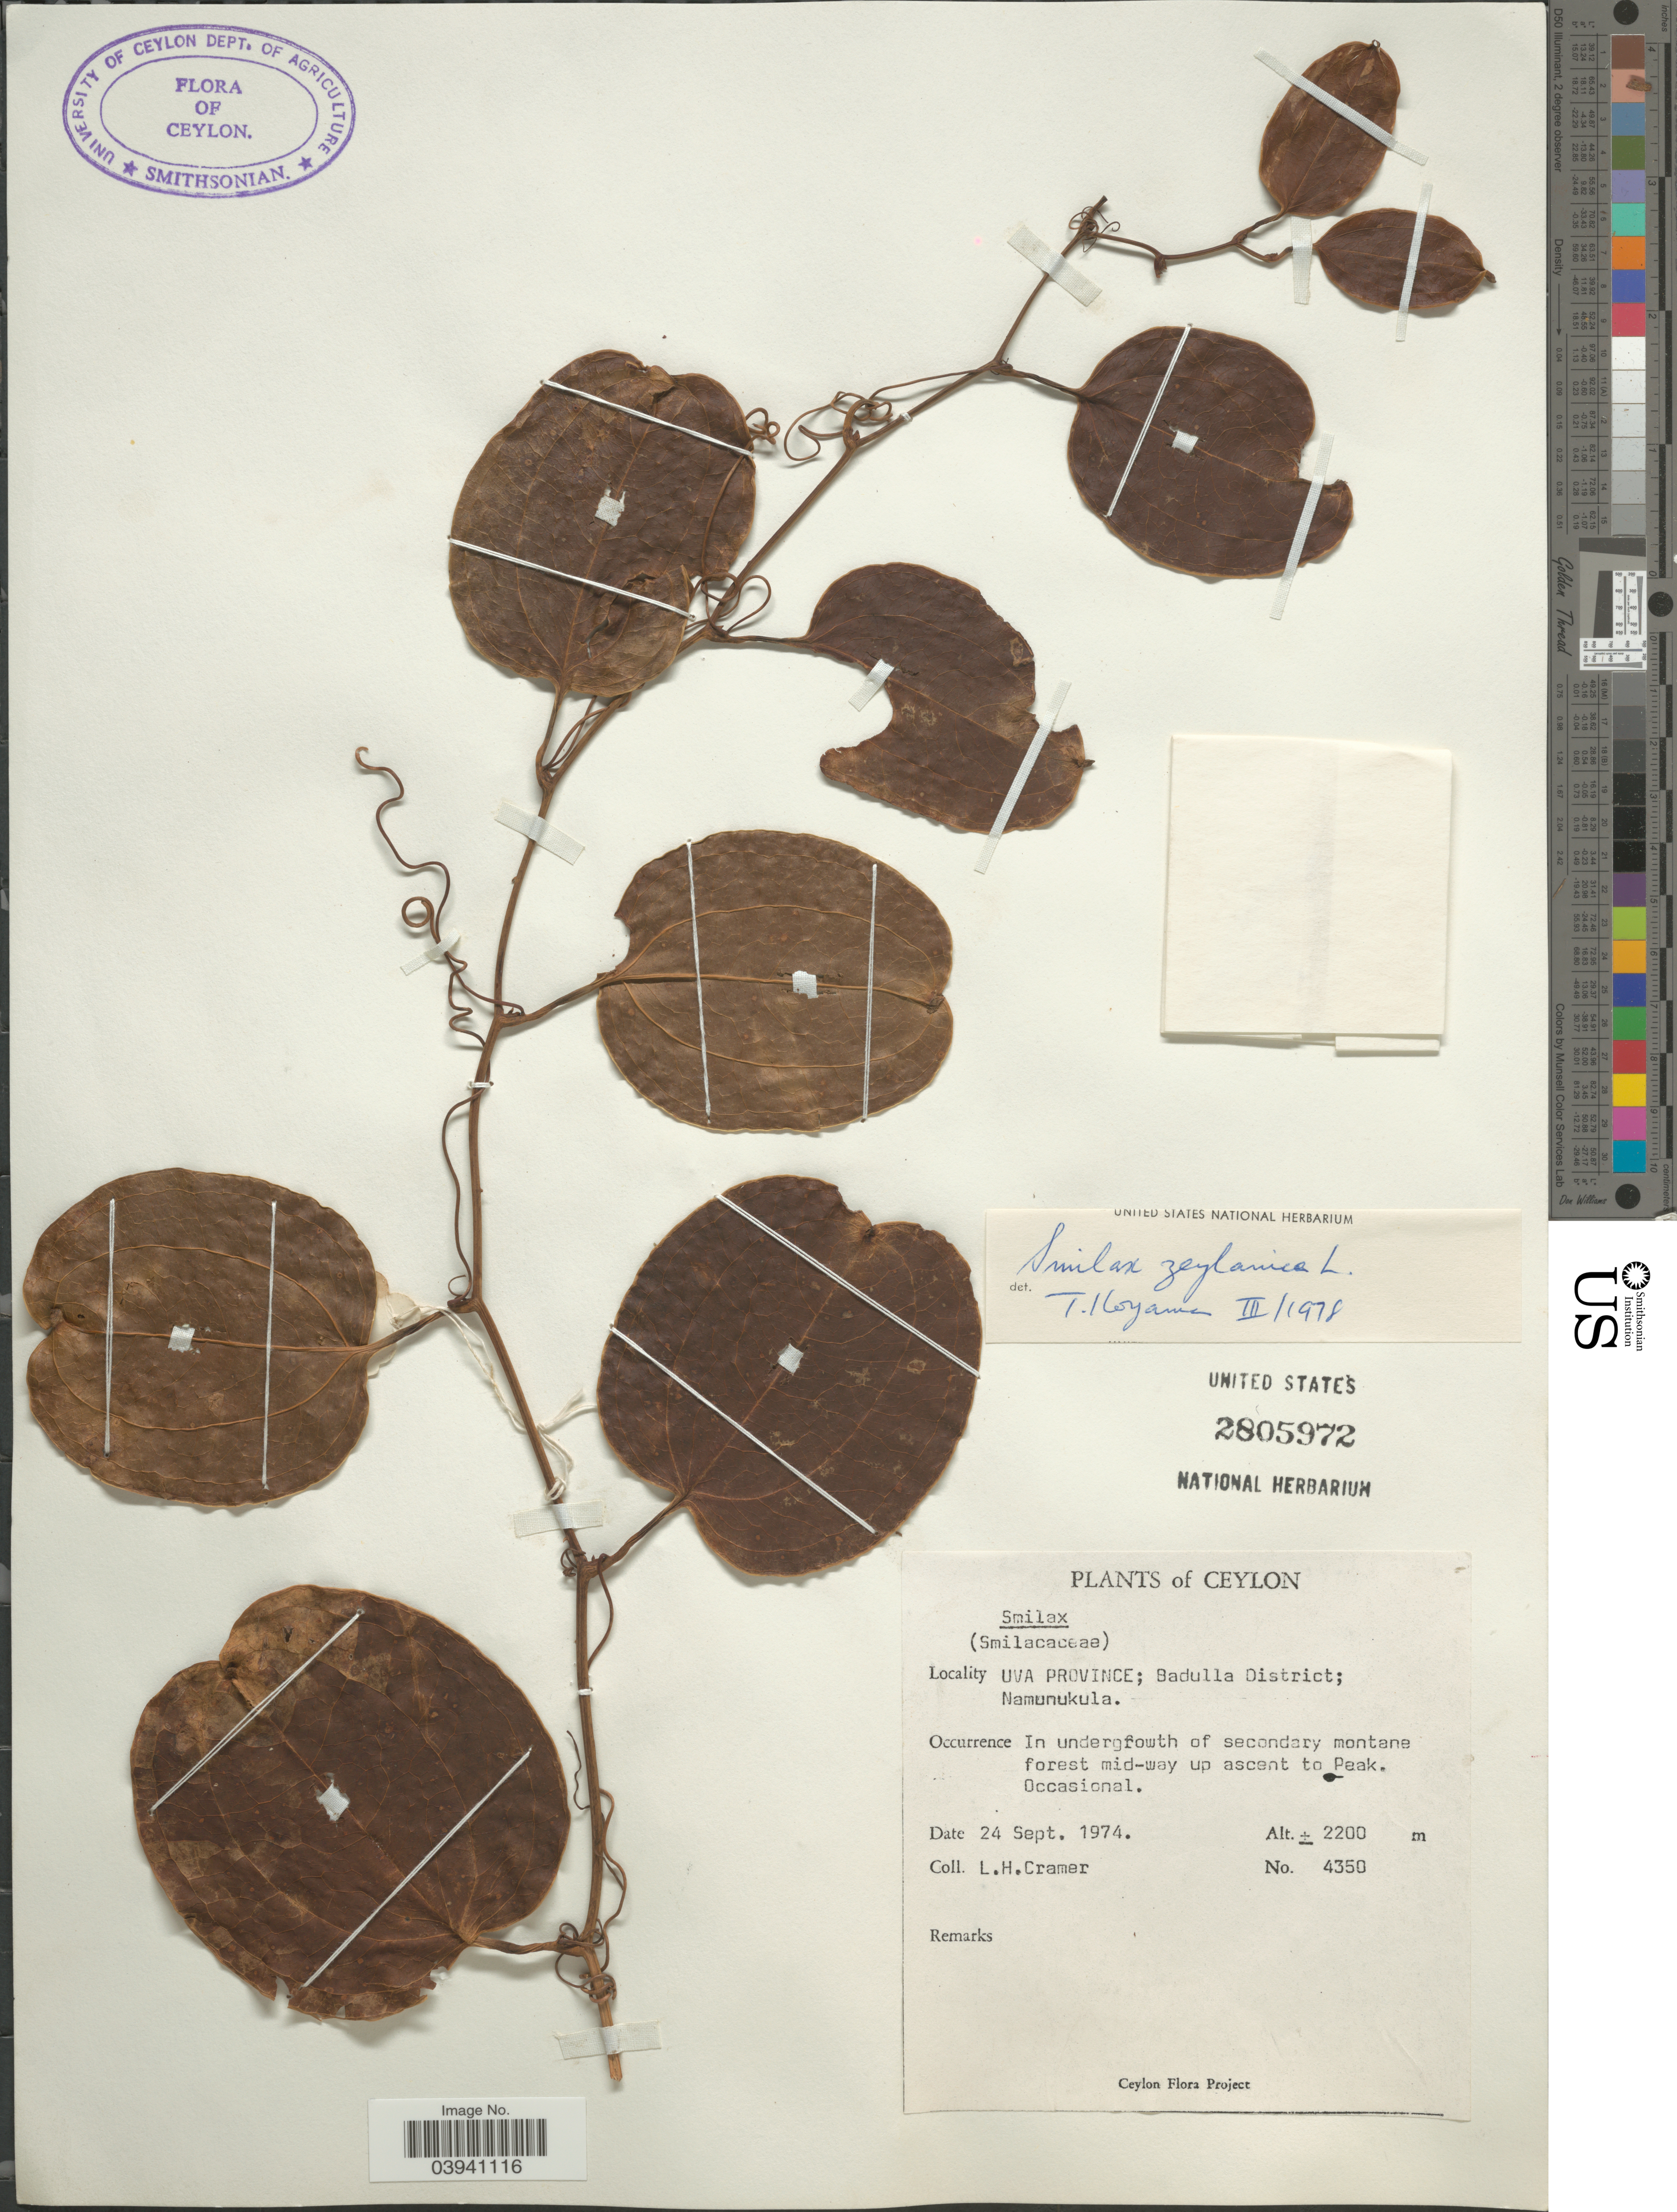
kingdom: Plantae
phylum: Tracheophyta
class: Liliopsida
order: Liliales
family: Smilacaceae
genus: Smilax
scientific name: Smilax zeylanica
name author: L.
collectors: L. H. Cramer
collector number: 4350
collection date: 1974-09-24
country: Sri Lanka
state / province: Uva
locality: Ceylon. Badulla District; Namunukula. Mid-way up ascent to Peak.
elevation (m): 2200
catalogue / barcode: US 2805972